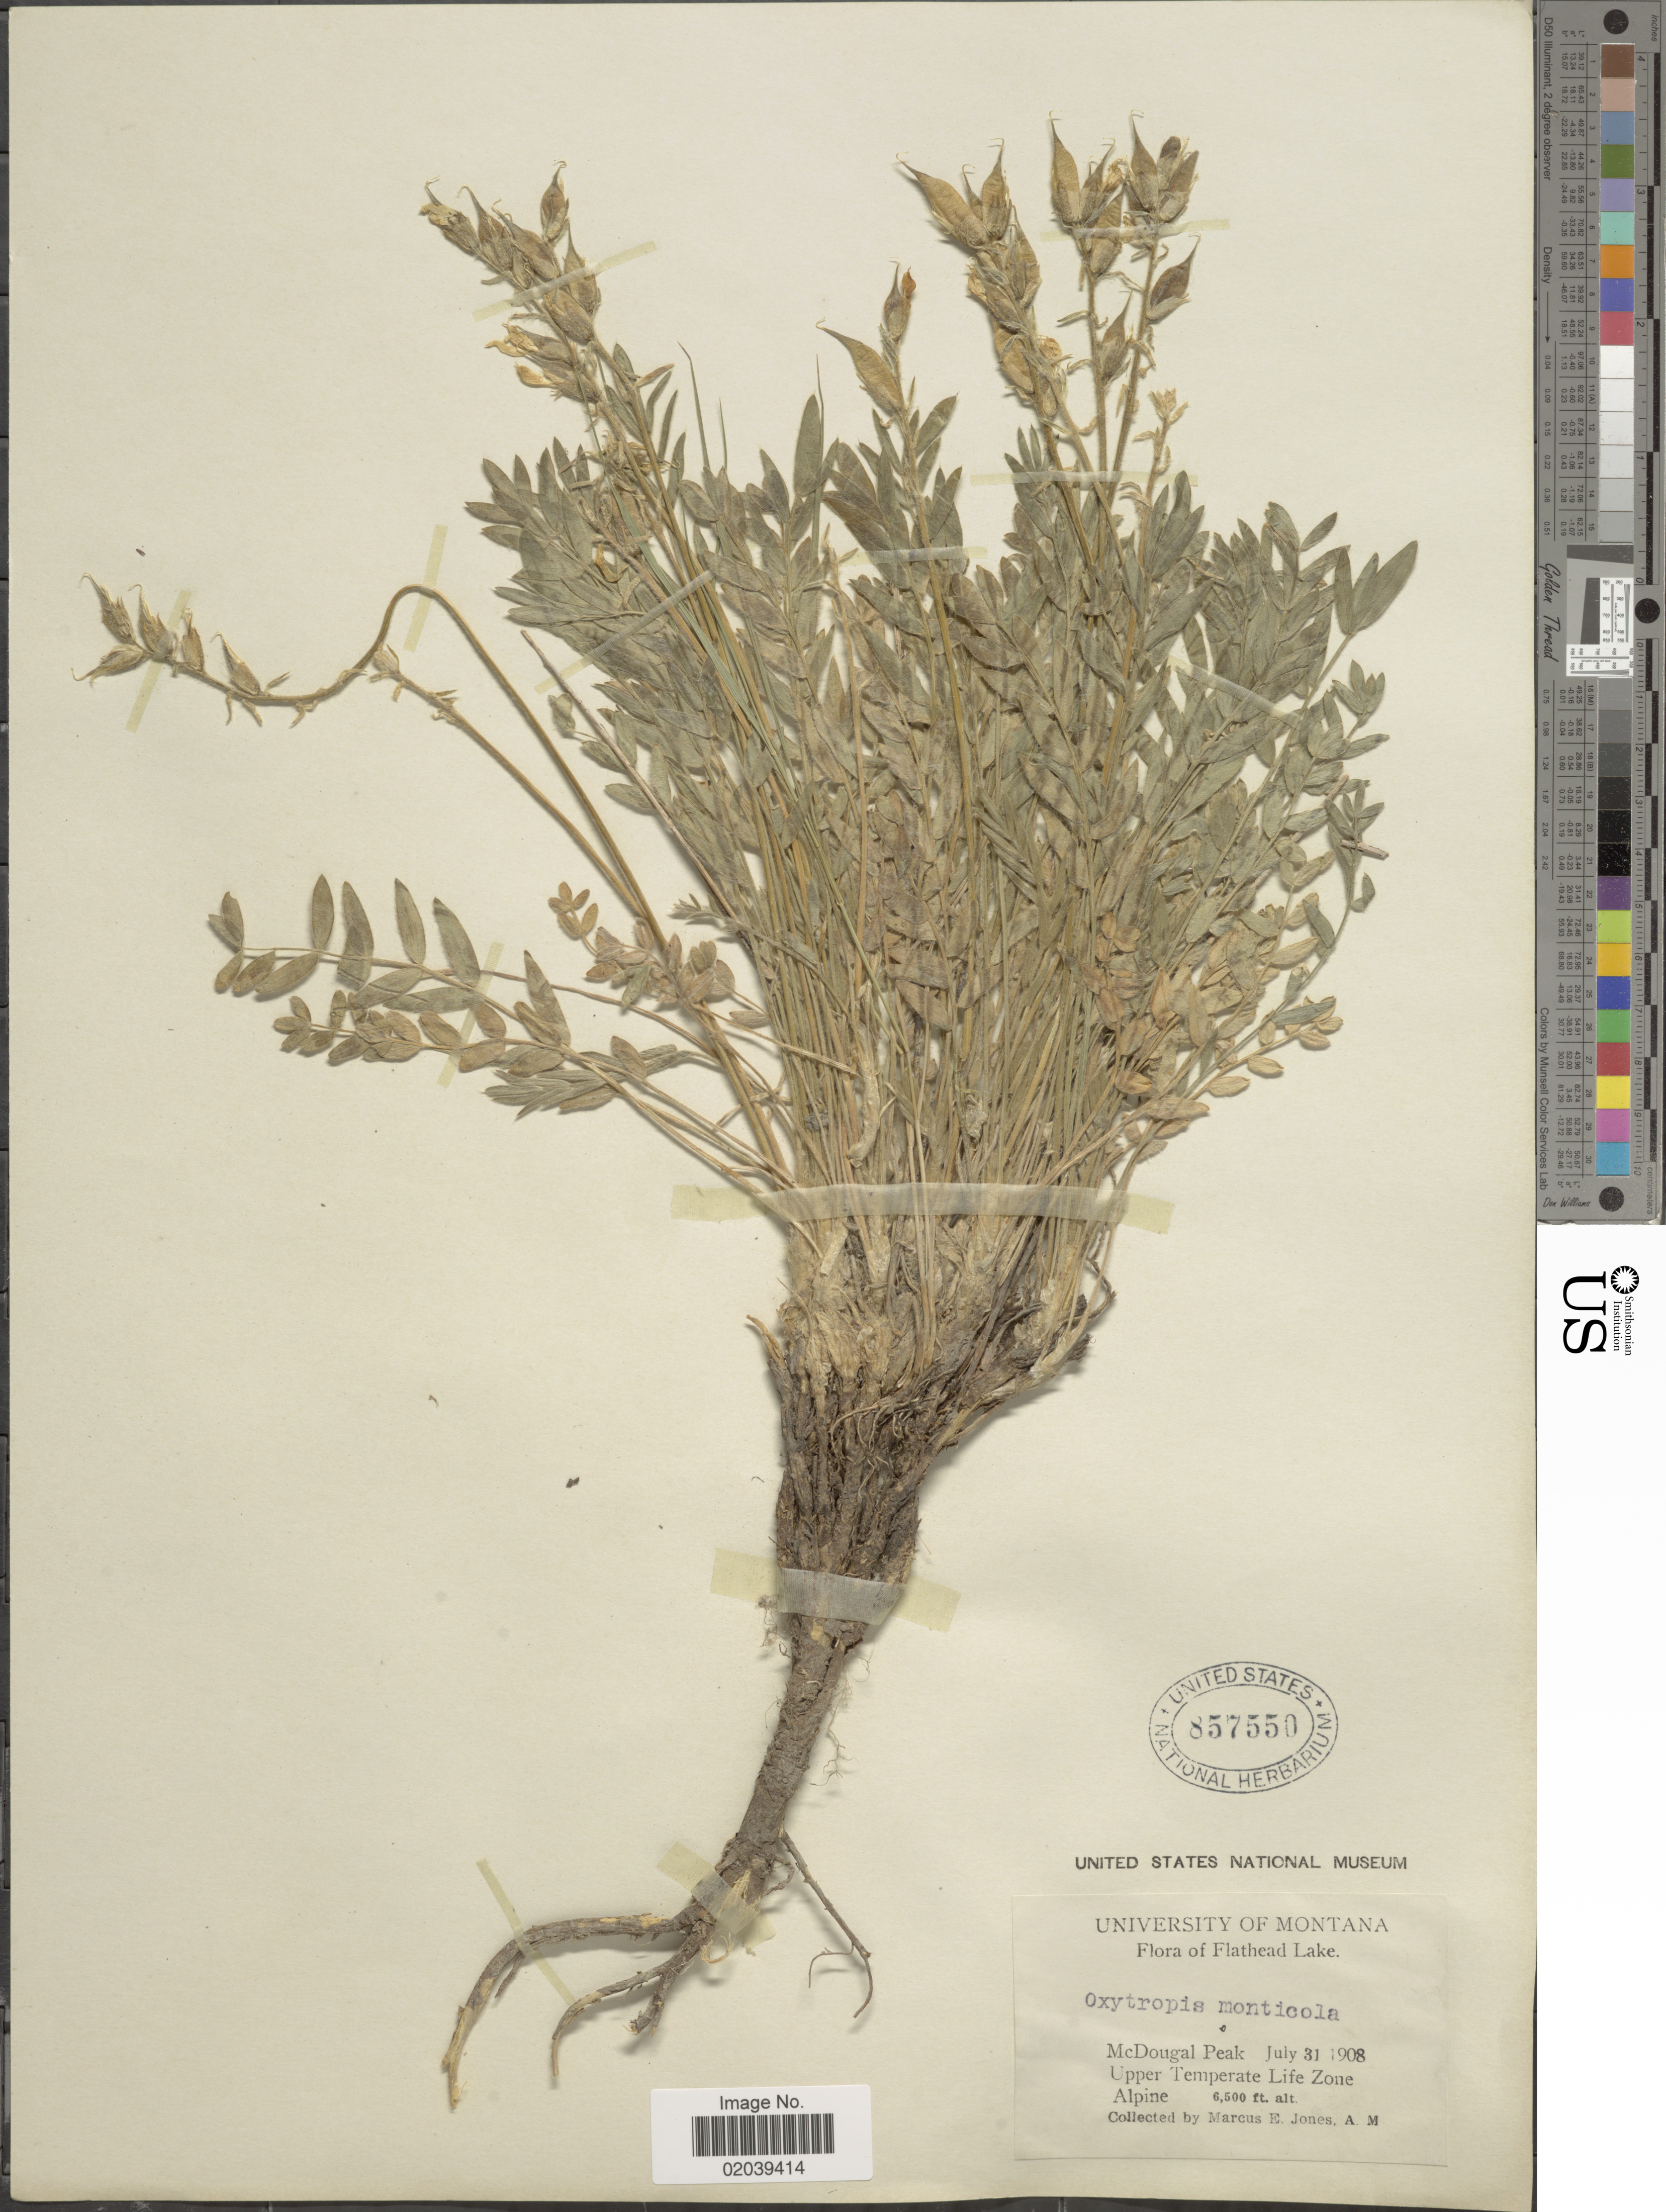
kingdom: Plantae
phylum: Tracheophyta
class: Magnoliopsida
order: Fabales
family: Fabaceae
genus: Oxytropis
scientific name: Oxytropis campestris var. gracilis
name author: (A. Nelson) Barneby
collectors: M. E. Jones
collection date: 1908-07-31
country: United States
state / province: Montana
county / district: Lake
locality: Flathead Lake. McDougal Peak. upper Temperate Life Zone. Alpine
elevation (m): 1981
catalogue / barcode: US 857550